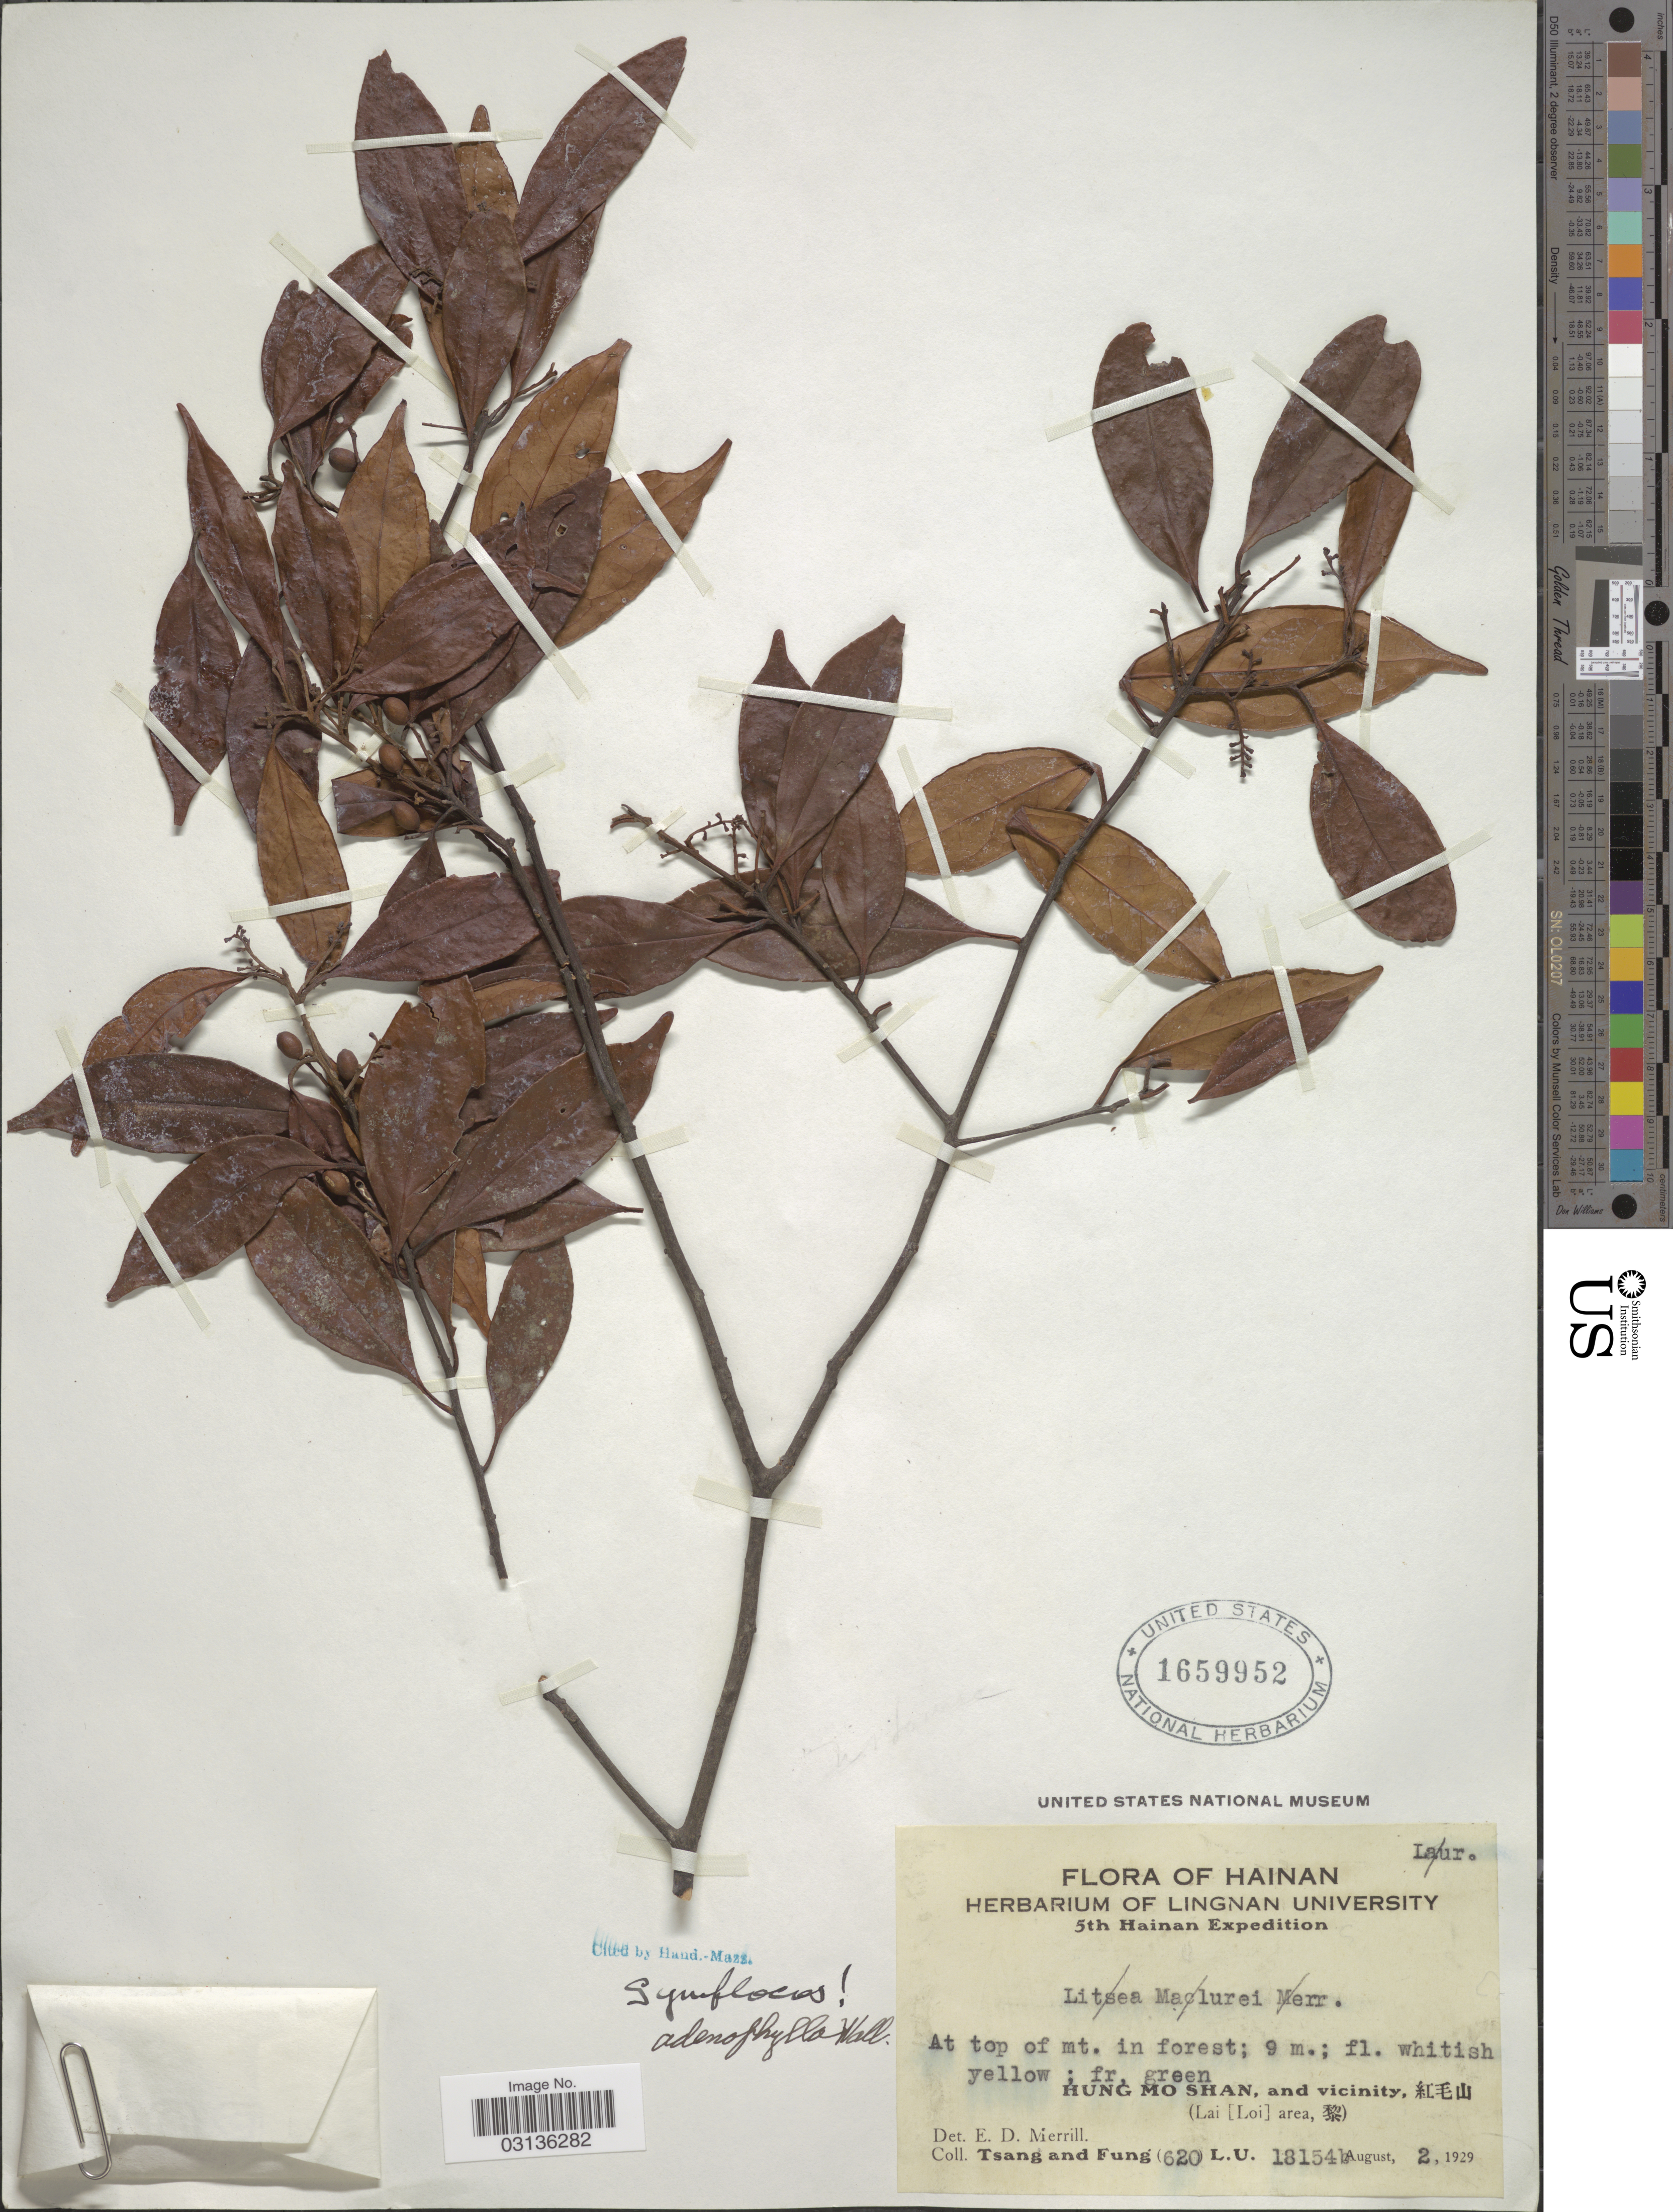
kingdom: Plantae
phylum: Tracheophyta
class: Magnoliopsida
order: Ericales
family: Symplocaceae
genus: Symplocos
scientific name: Symplocos adenophylla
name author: Wall. ex G. Don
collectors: -. T'sang & Fung, --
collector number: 620L.U.18154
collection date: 1929-08-02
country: China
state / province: Hainan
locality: Hung Mo Shan, and vicinity. (Lai [Loi] area).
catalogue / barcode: US 1659952